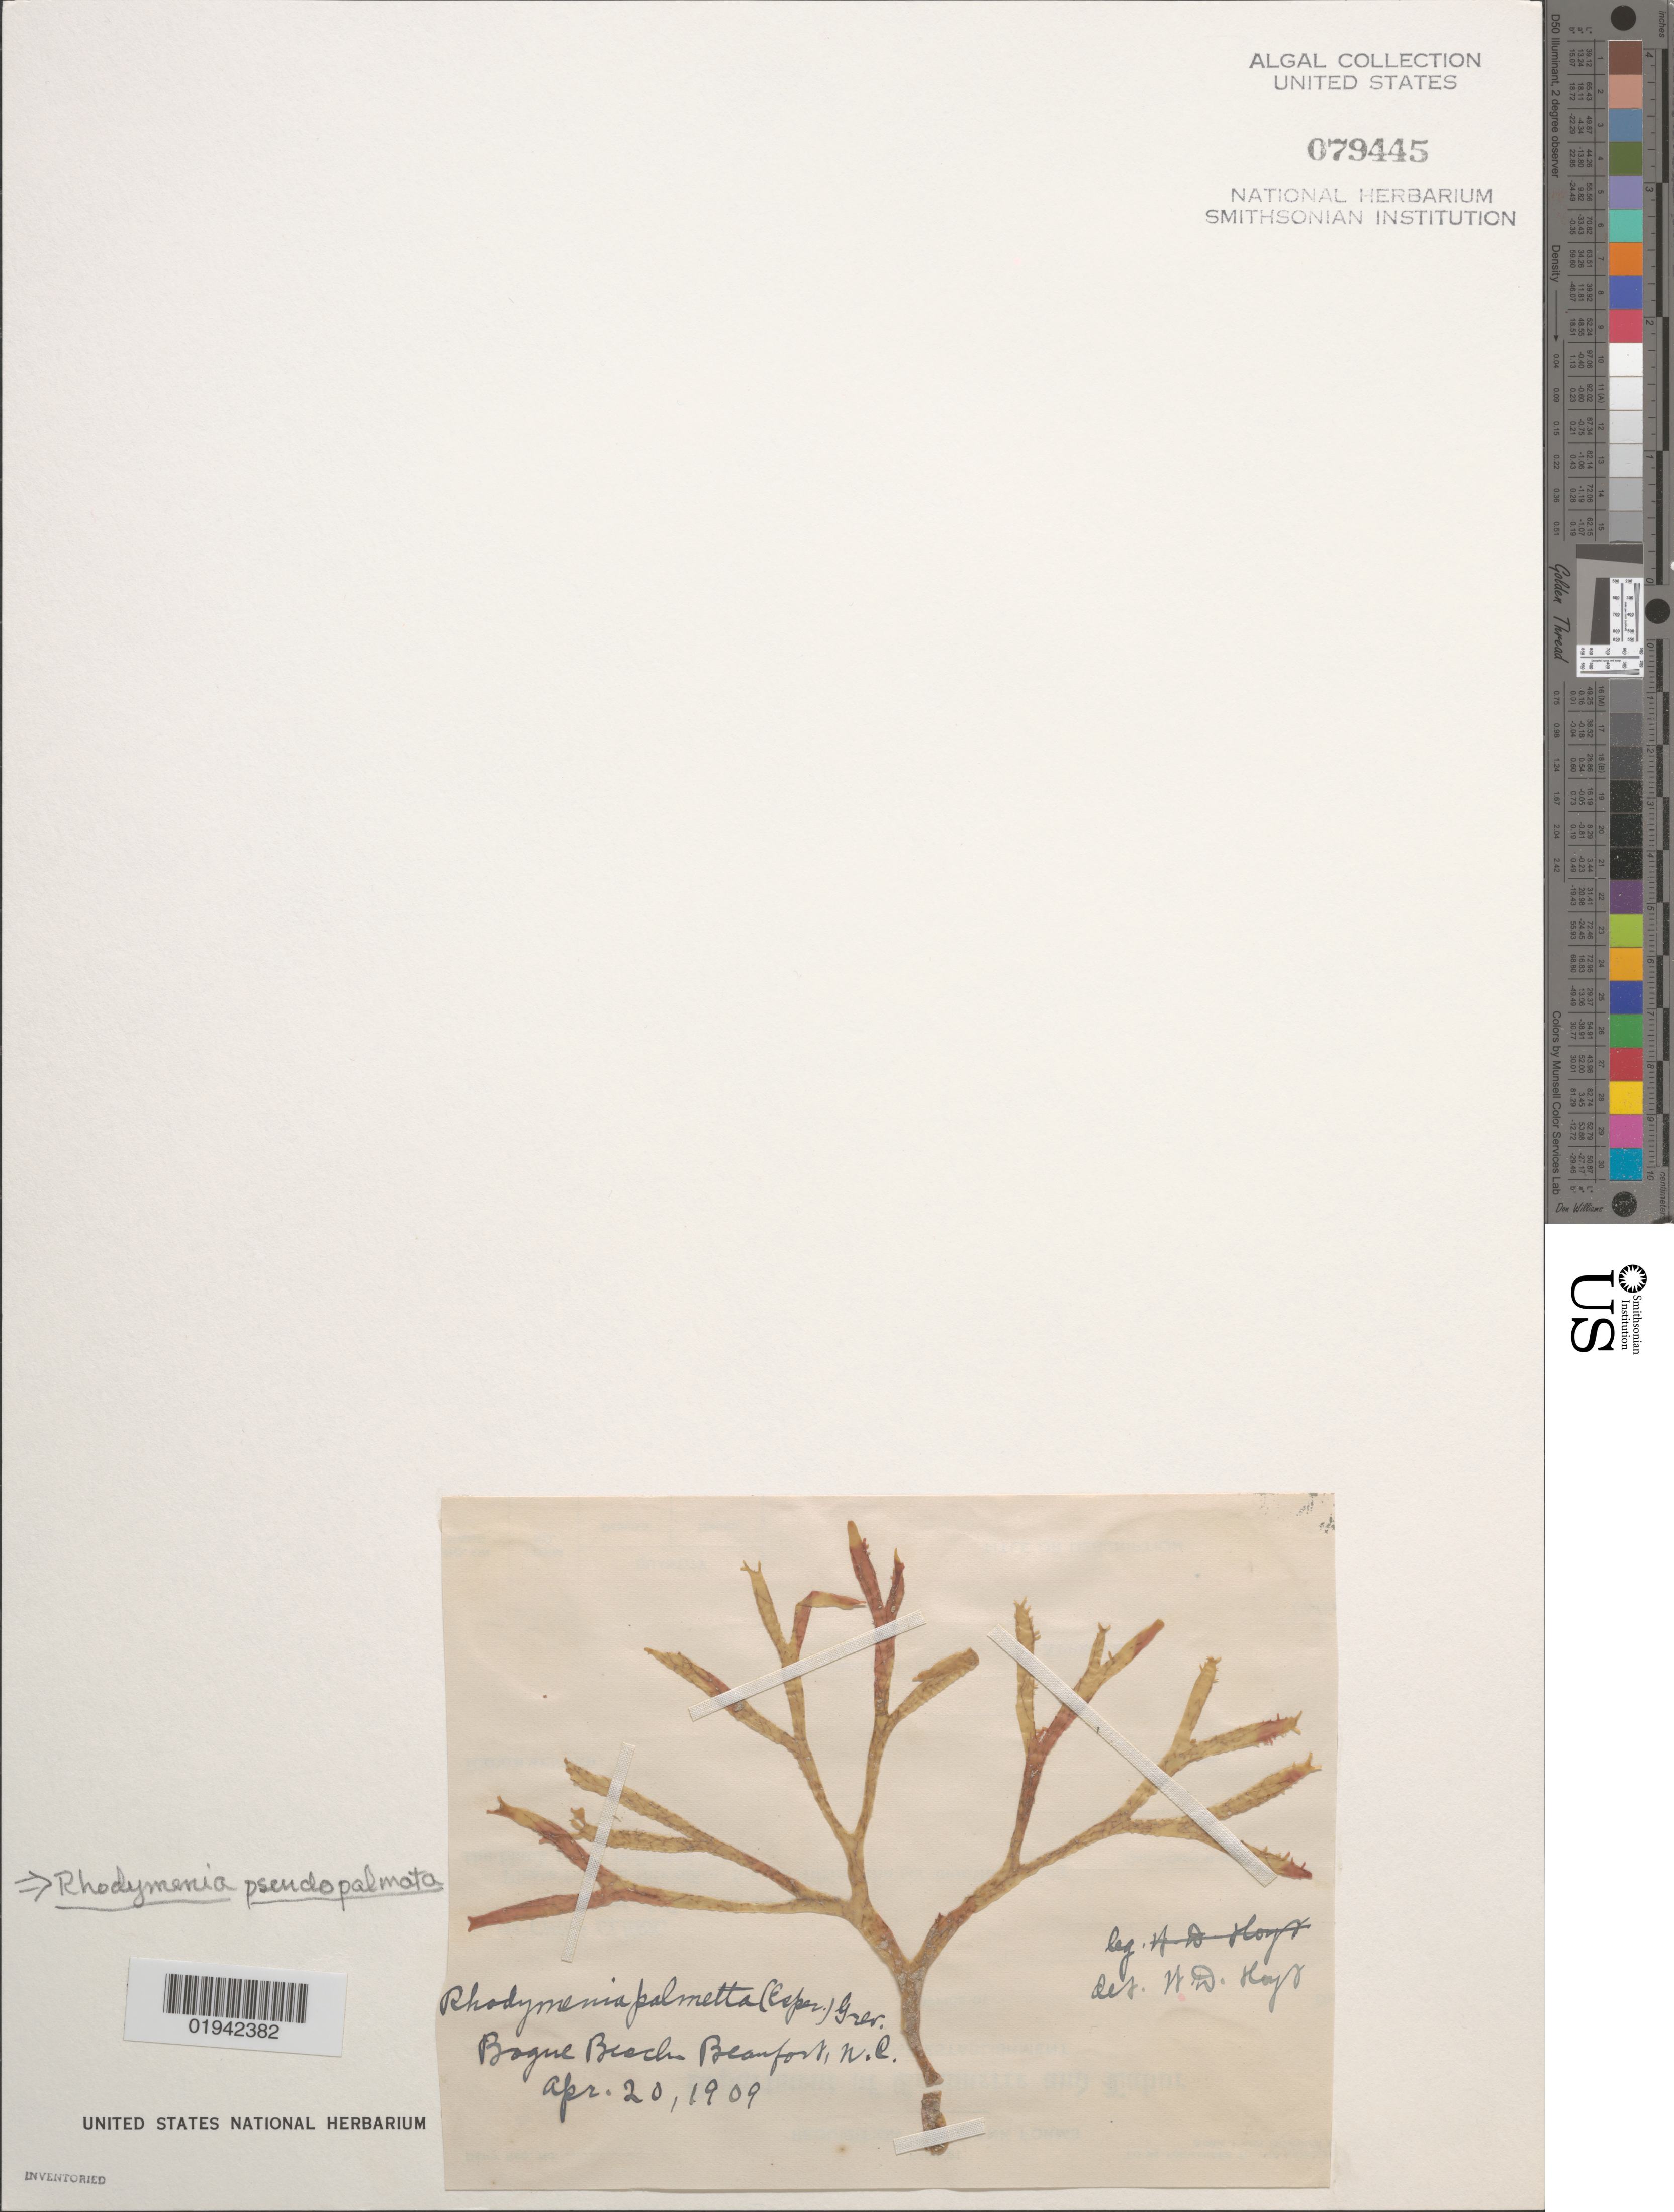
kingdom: Plantae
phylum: Rhodophyta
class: Florideophyceae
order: Rhodymeniales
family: Rhodymeniaceae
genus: Rhodymenia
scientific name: Rhodymenia pseudopalmata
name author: (J.V.Lamouroux) P.C. Silva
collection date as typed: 20 Apr 1909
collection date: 1909-04-20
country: United States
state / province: North Carolina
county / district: Carteret County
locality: Beaufort, Bogue Beach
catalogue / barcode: US 79445